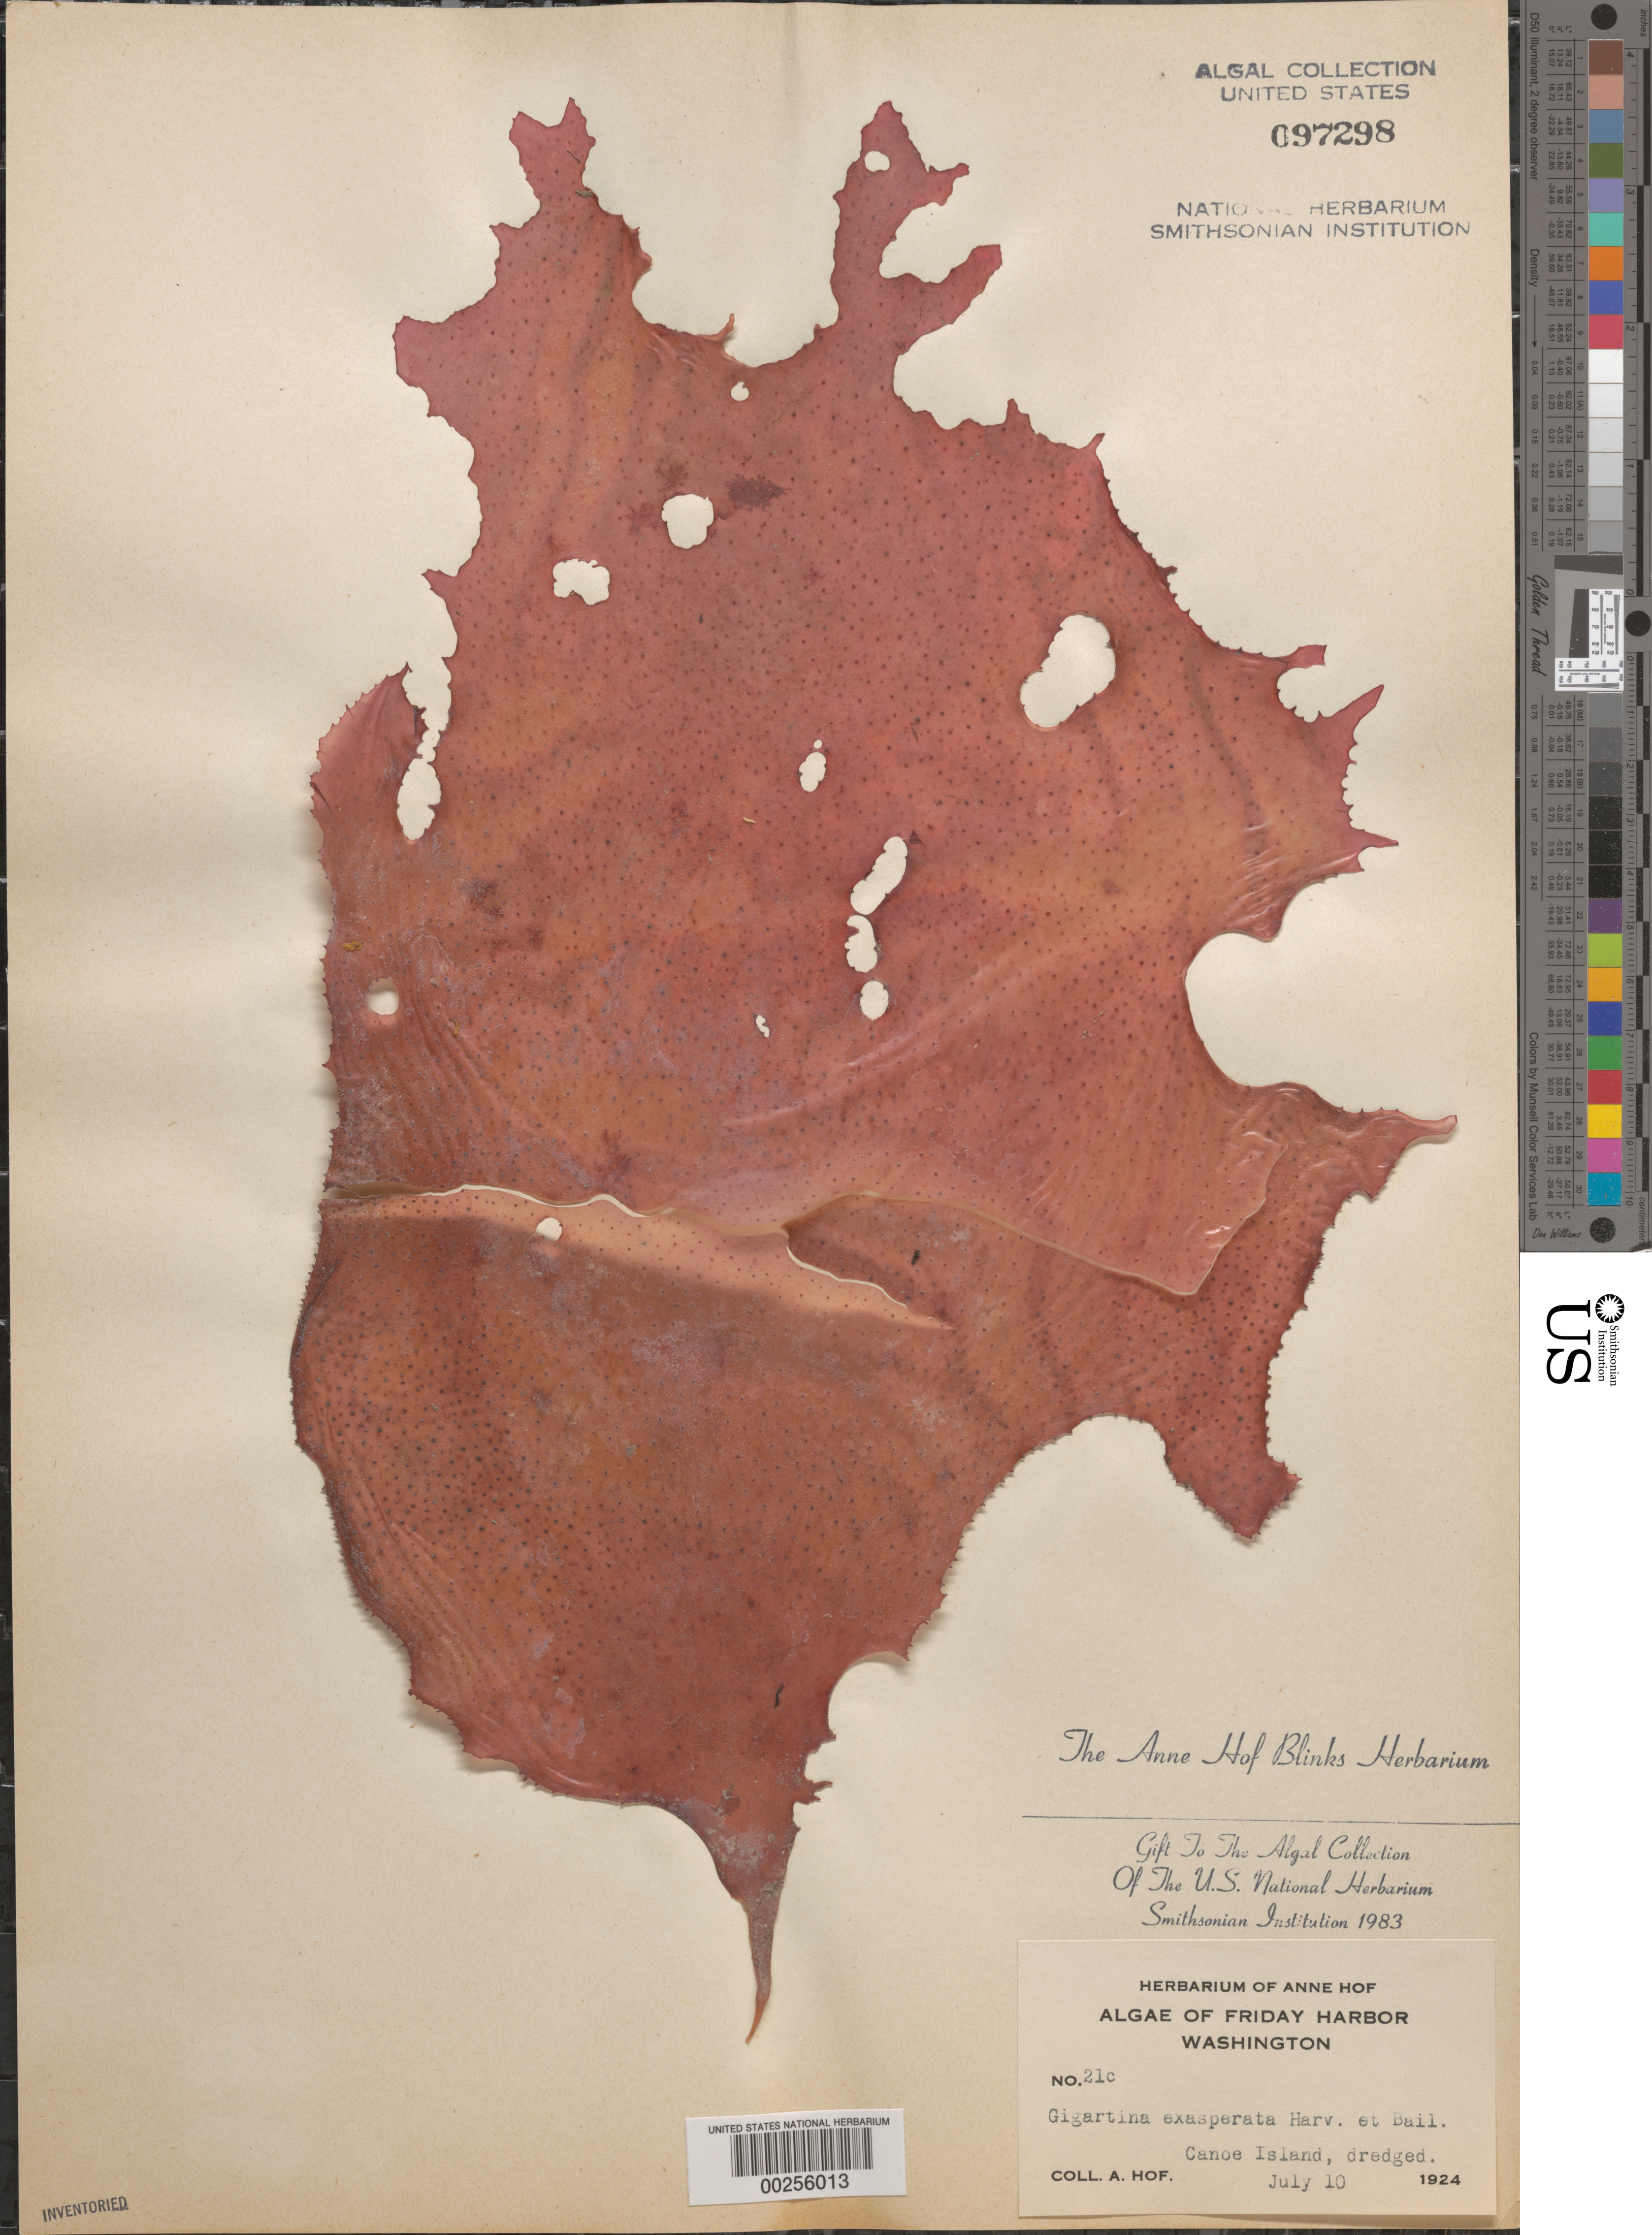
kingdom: Plantae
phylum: Rhodophyta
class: Florideophyceae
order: Gigartinales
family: Gigartinaceae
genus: Chondracanthus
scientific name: Chondracanthus exasperatus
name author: (Harv. & J. Bailey) J.R. Hughey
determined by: Algae name updating Project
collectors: A. Blinks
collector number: AHB 21c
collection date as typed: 10 Jul 1924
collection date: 1924-07-10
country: United States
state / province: Washington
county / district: San Juan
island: Canoe Island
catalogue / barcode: US 97298